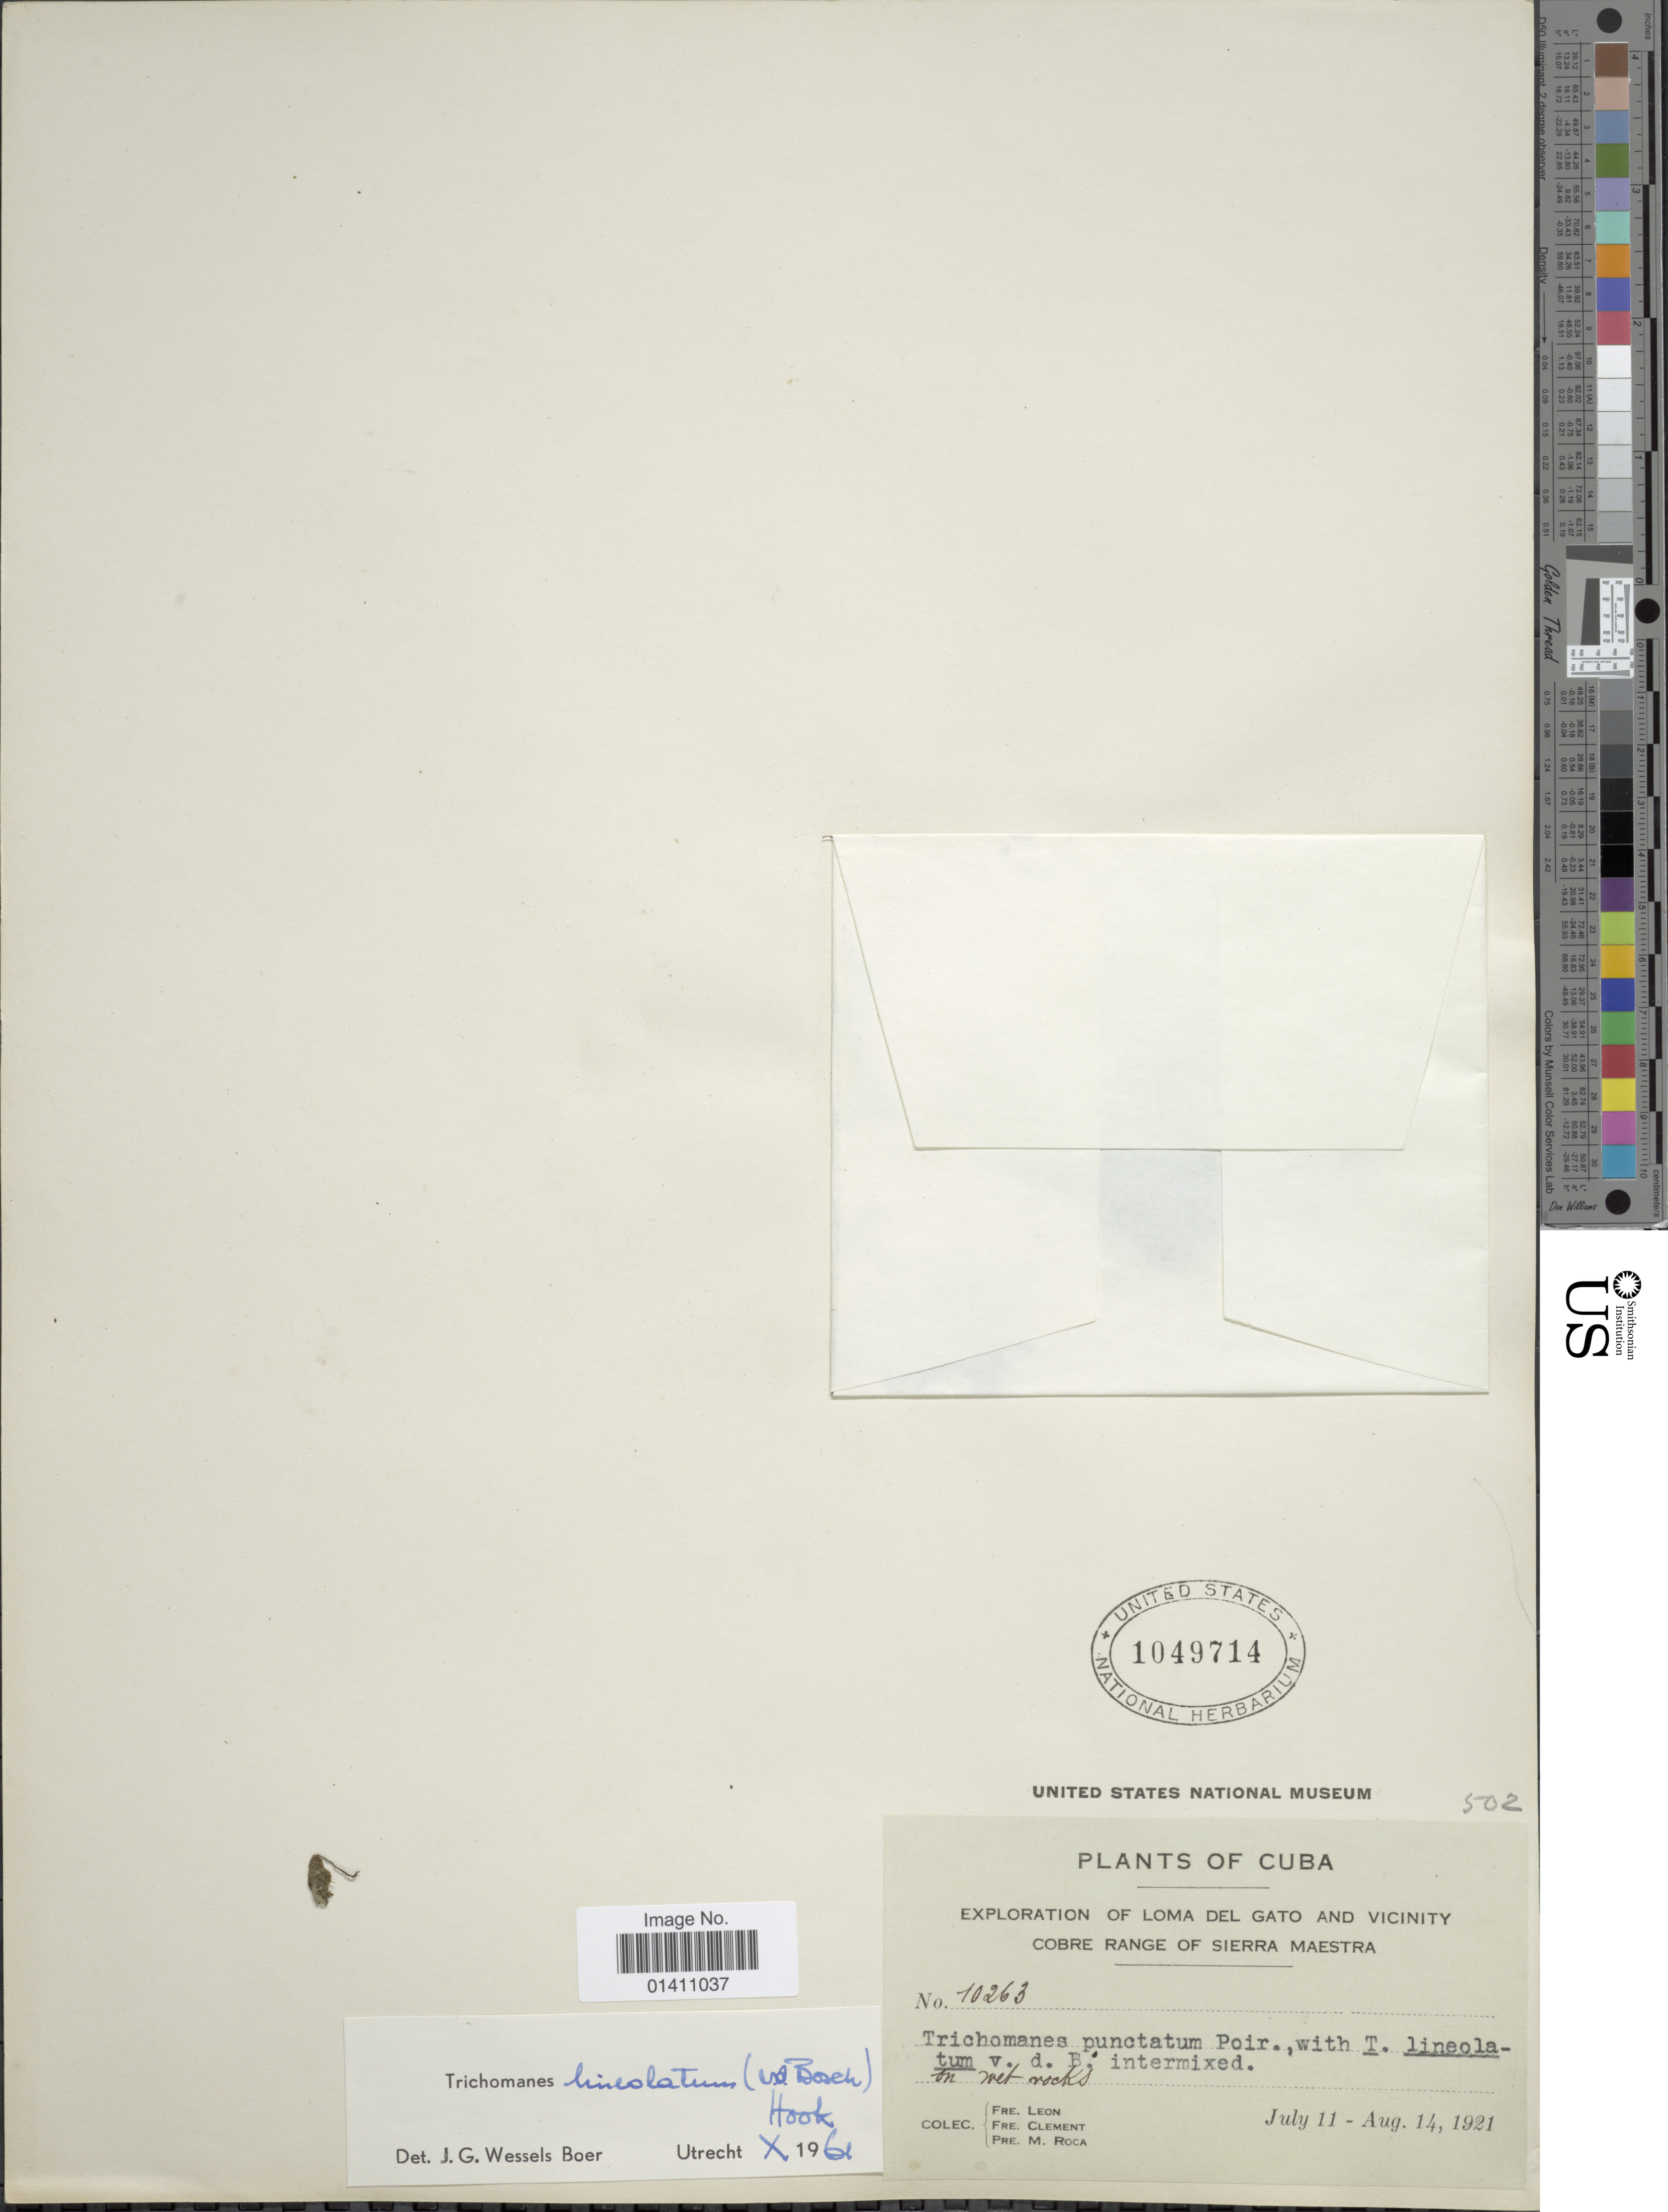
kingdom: Plantae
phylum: Tracheophyta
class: Polypodiopsida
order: Hymenophyllales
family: Hymenophyllaceae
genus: Didymoglossum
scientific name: Didymoglossum lineolatum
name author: Bosch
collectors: F. Leon, B. Clement & M. Roca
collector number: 10263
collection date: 1921-07-11/1921-08-14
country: Cuba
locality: Loma del Gato and vicinity.Cobre Range of Sierra Maestra.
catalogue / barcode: US 1049714